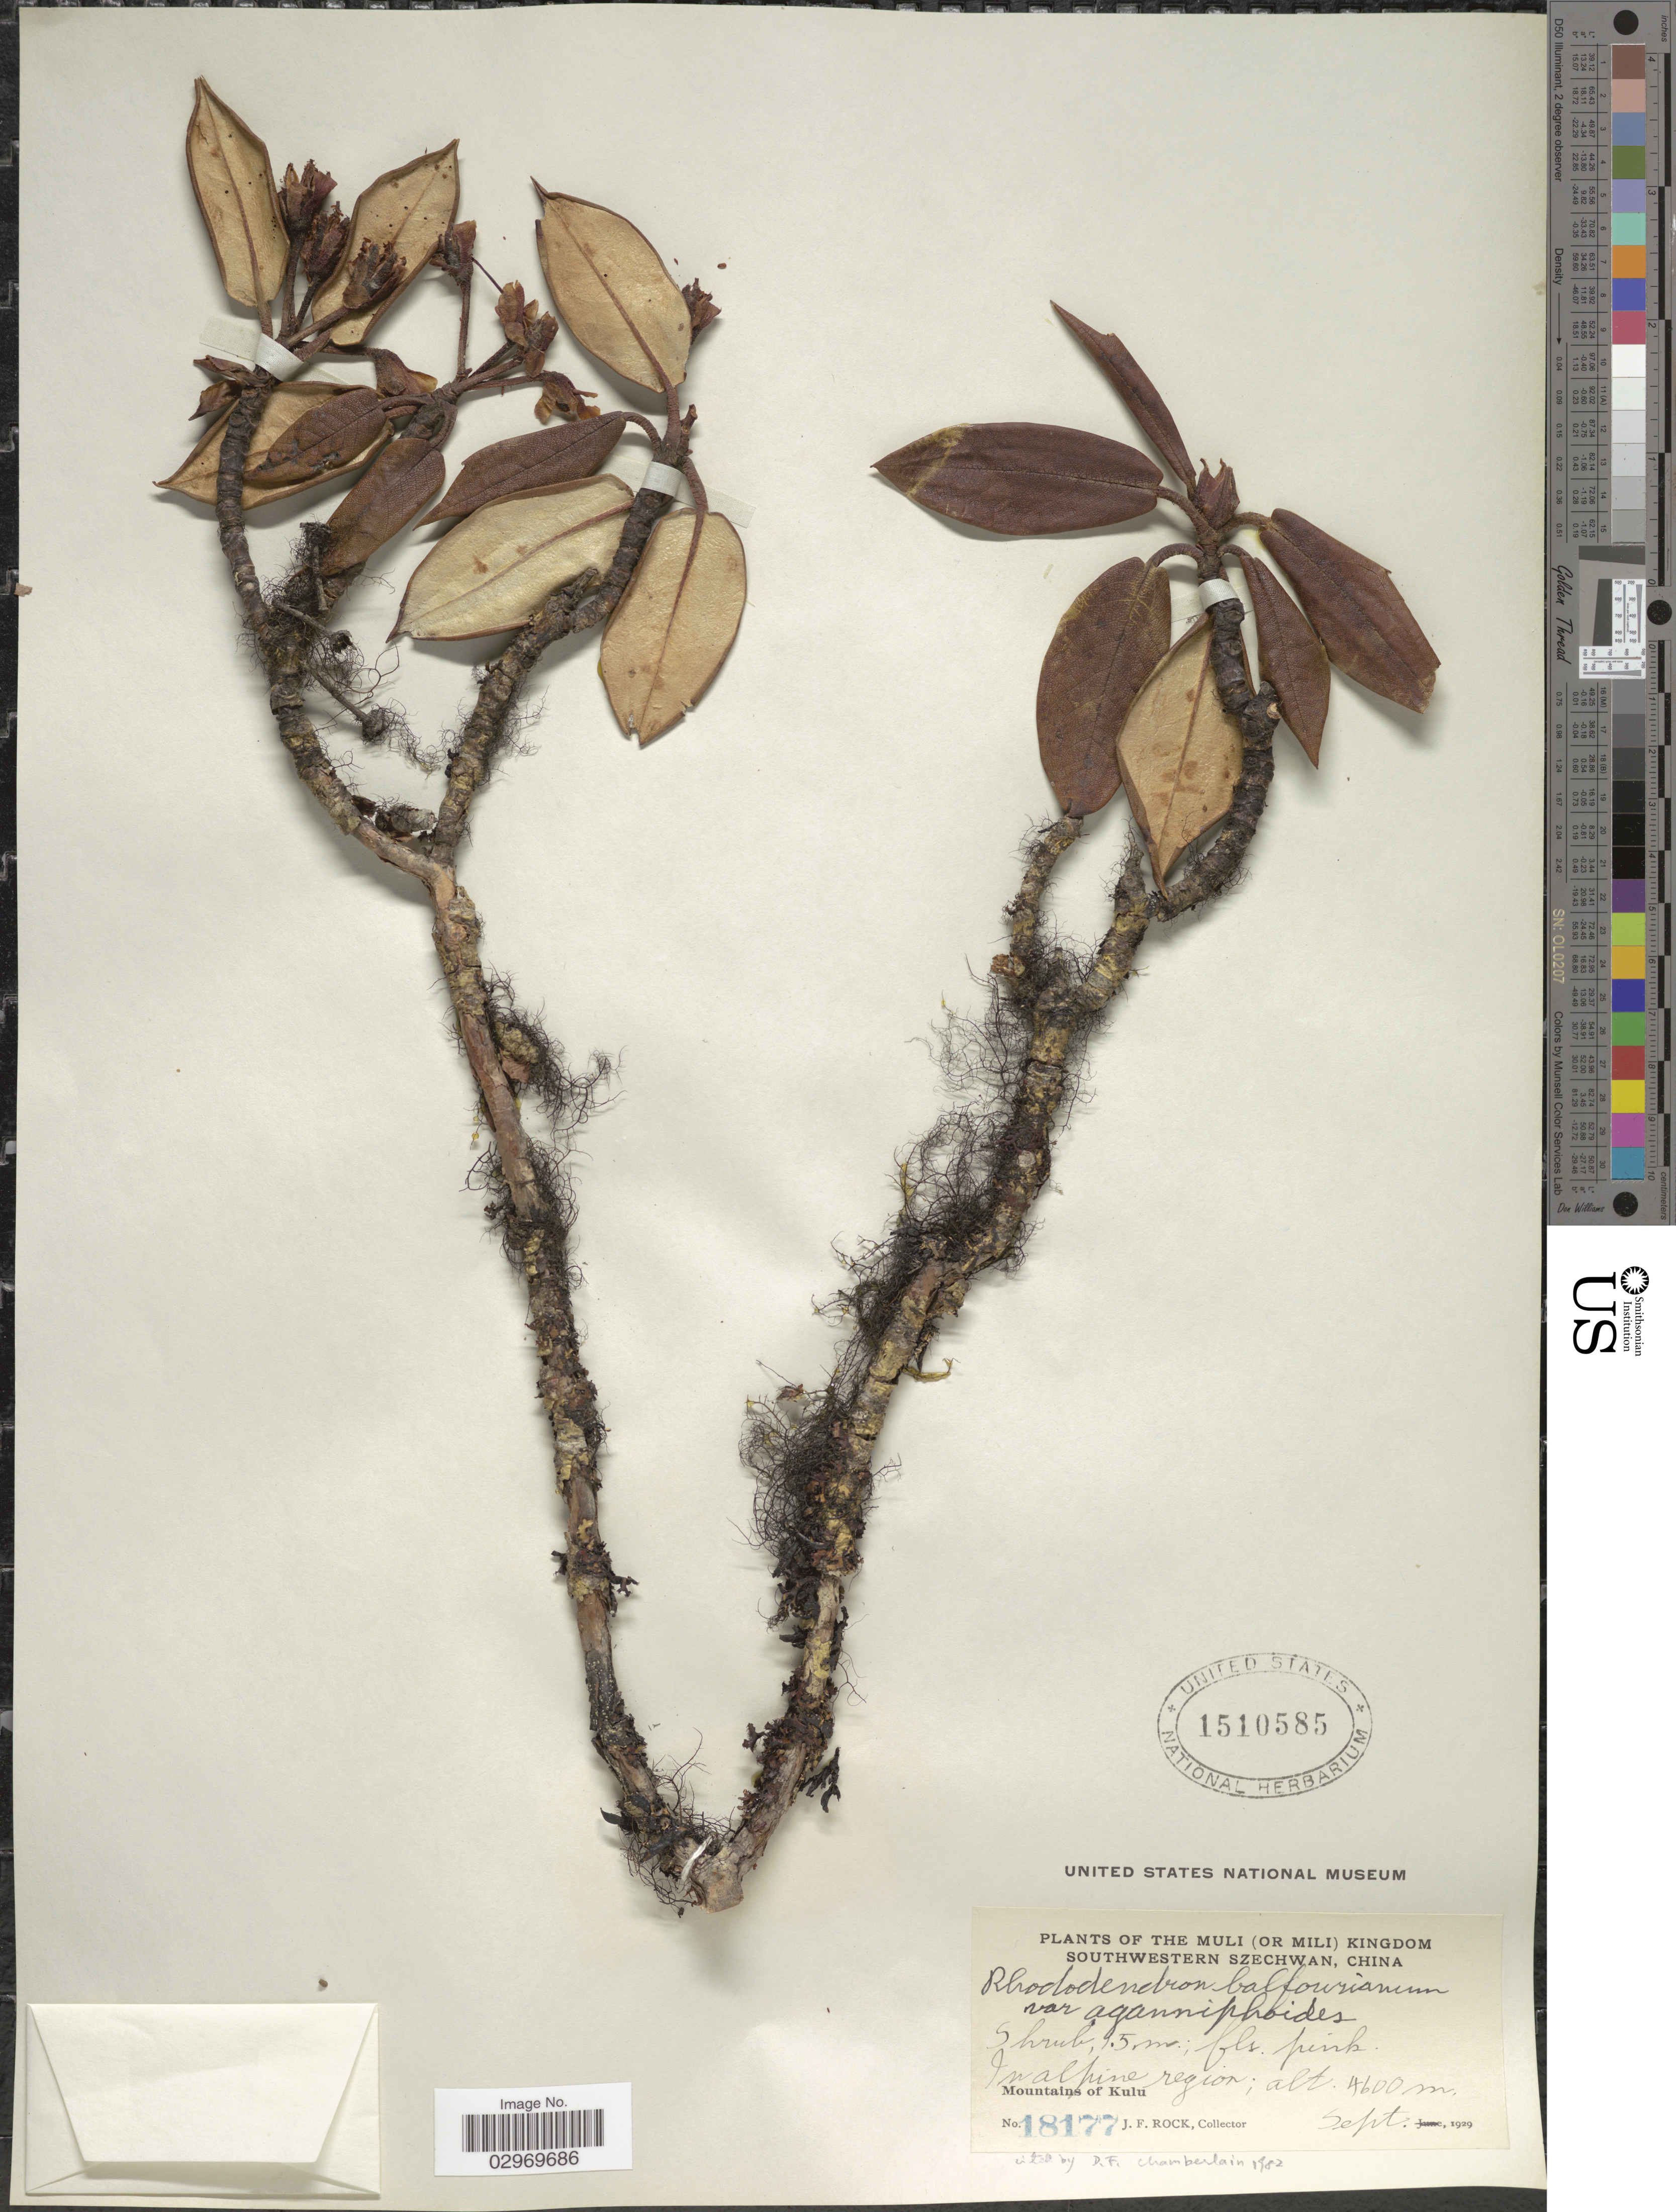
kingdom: Plantae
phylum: Tracheophyta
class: Magnoliopsida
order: Ericales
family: Ericaceae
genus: Rhododendron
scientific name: Rhododendron balfourianum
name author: Diels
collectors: J. Rock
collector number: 18177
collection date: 1929-09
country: China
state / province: Sichuan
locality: The Muli (or Mili) Kingdom, Southwestern Szechwan. In Alpine region. Mountains of Kulu.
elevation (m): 4600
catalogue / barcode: US 1510585